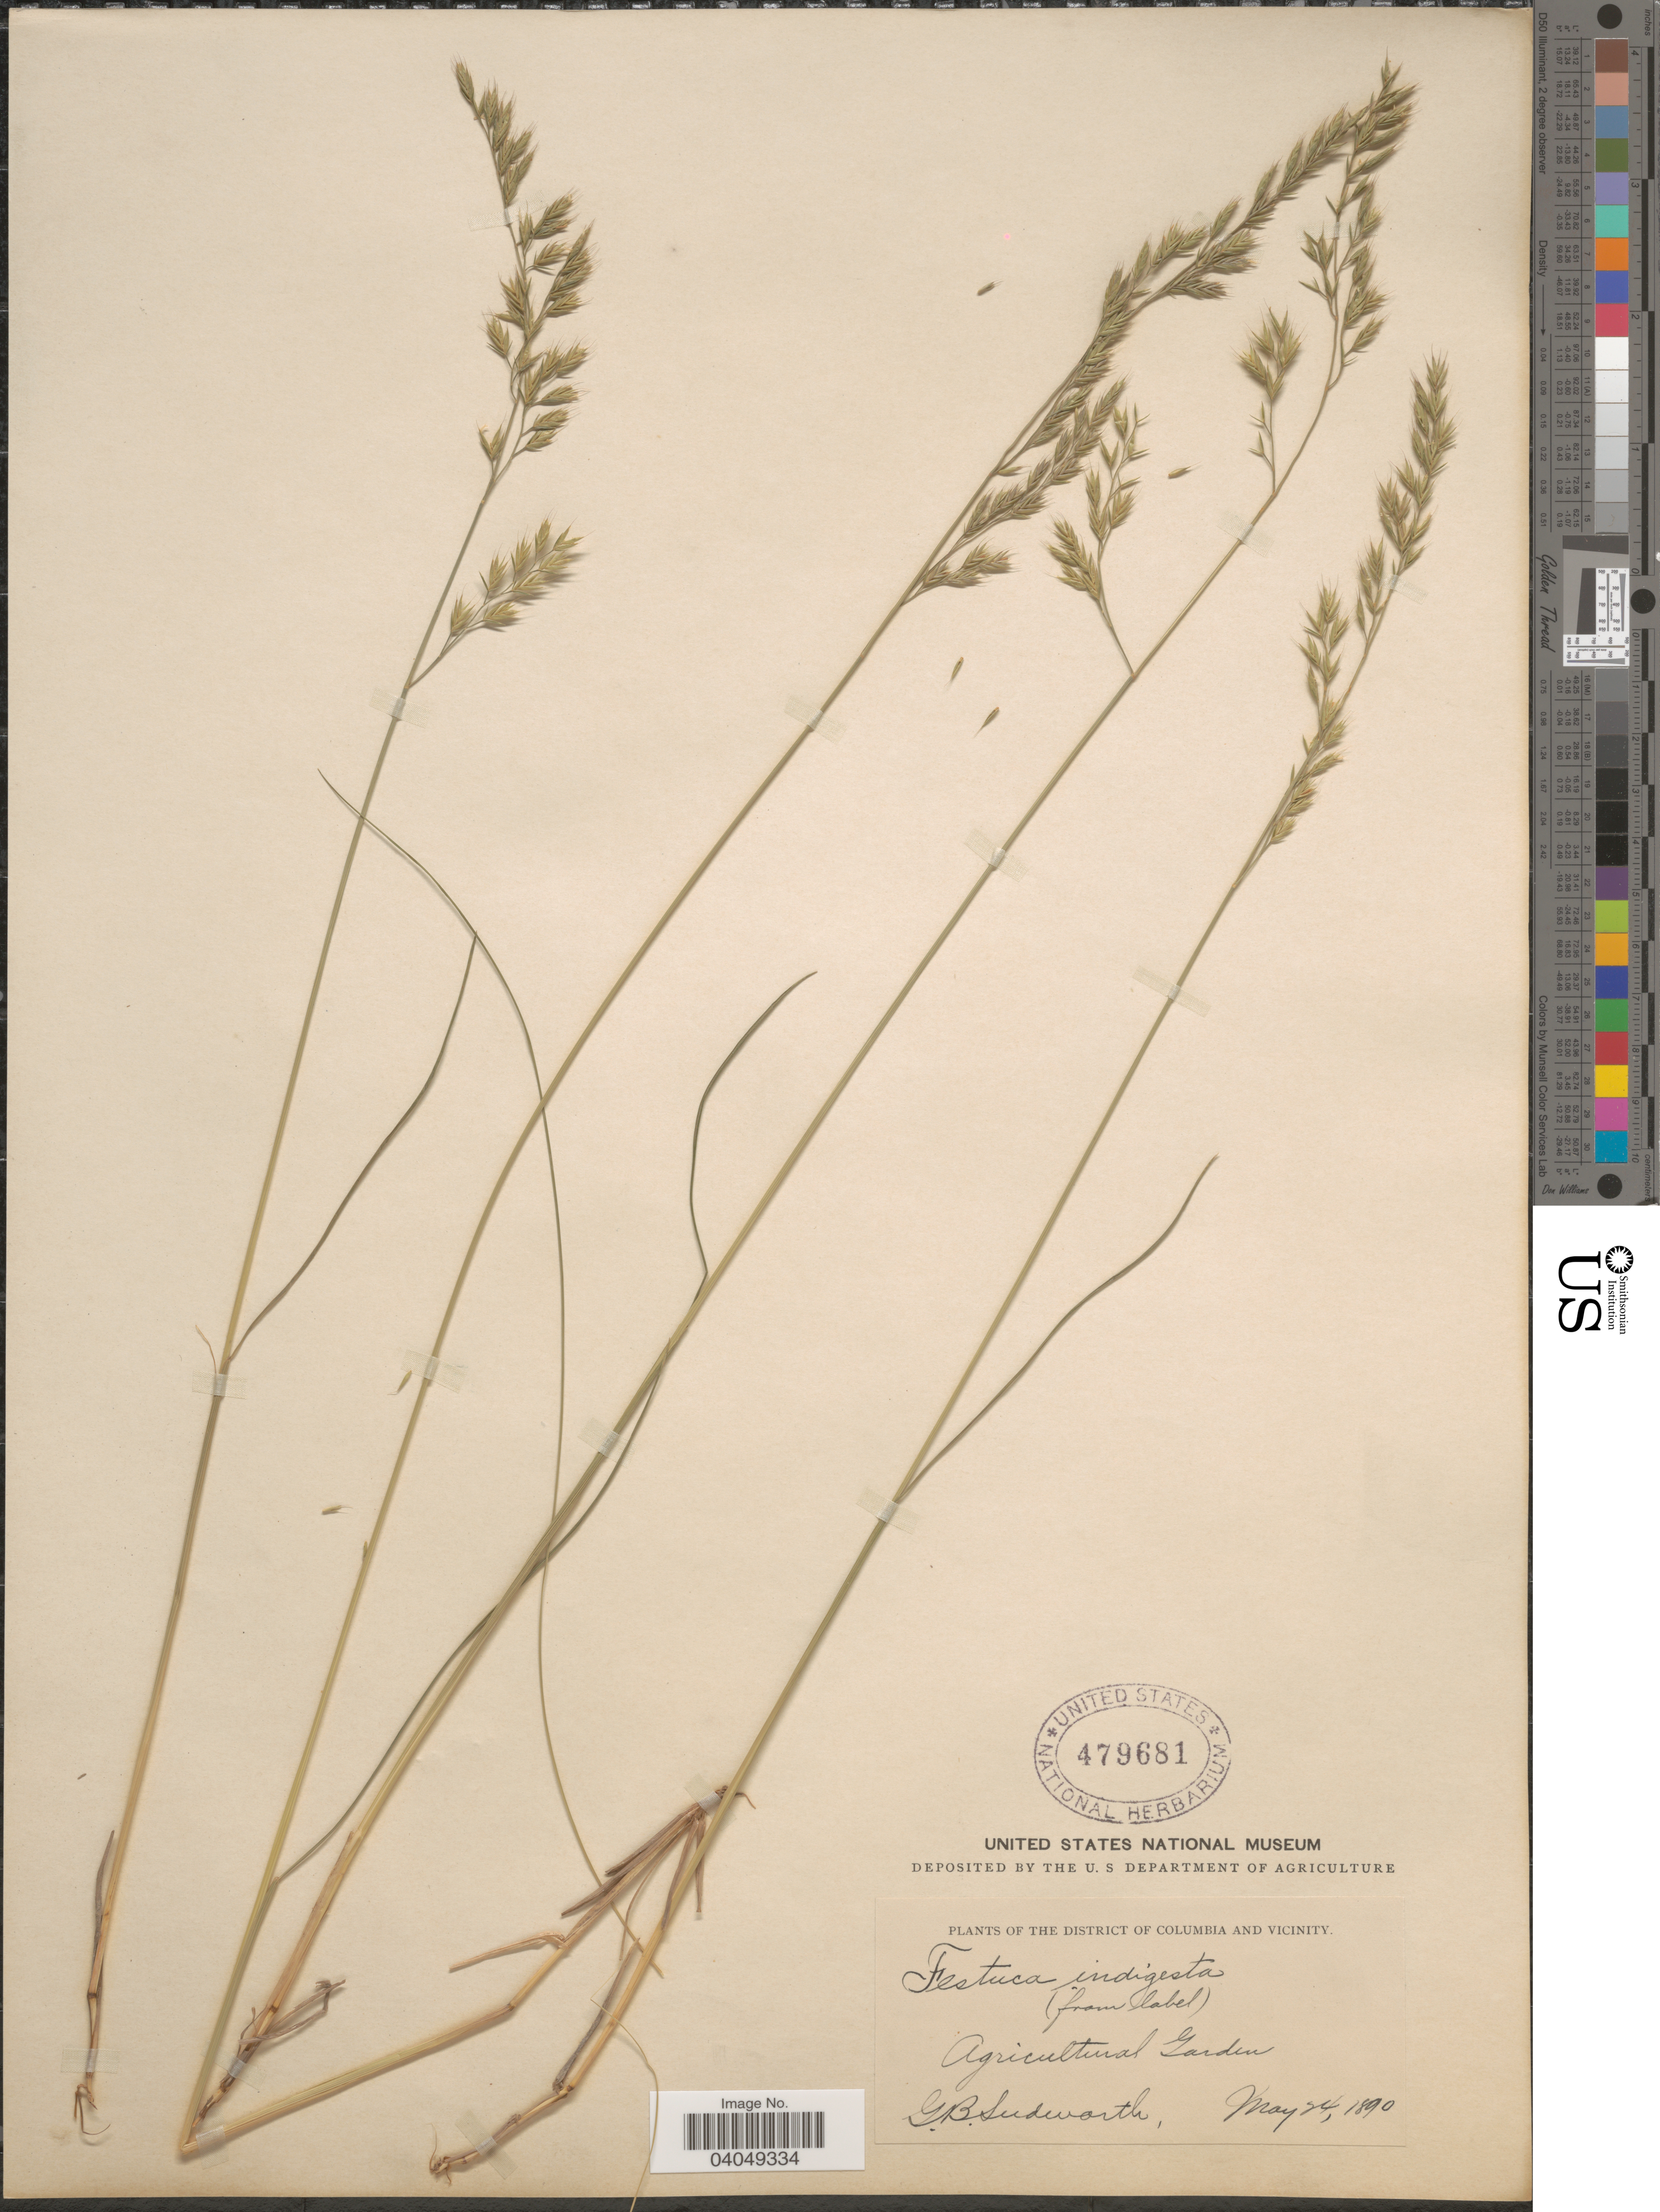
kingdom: Plantae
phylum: Tracheophyta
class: Liliopsida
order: Poales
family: Poaceae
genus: Festuca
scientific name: Festuca indigesta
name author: Boiss.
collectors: G. B. Sudworth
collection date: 1890-05-24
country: United States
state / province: District of Columbia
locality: The District of Columbia and Vicinity. Agricultural Garden.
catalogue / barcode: US 479681